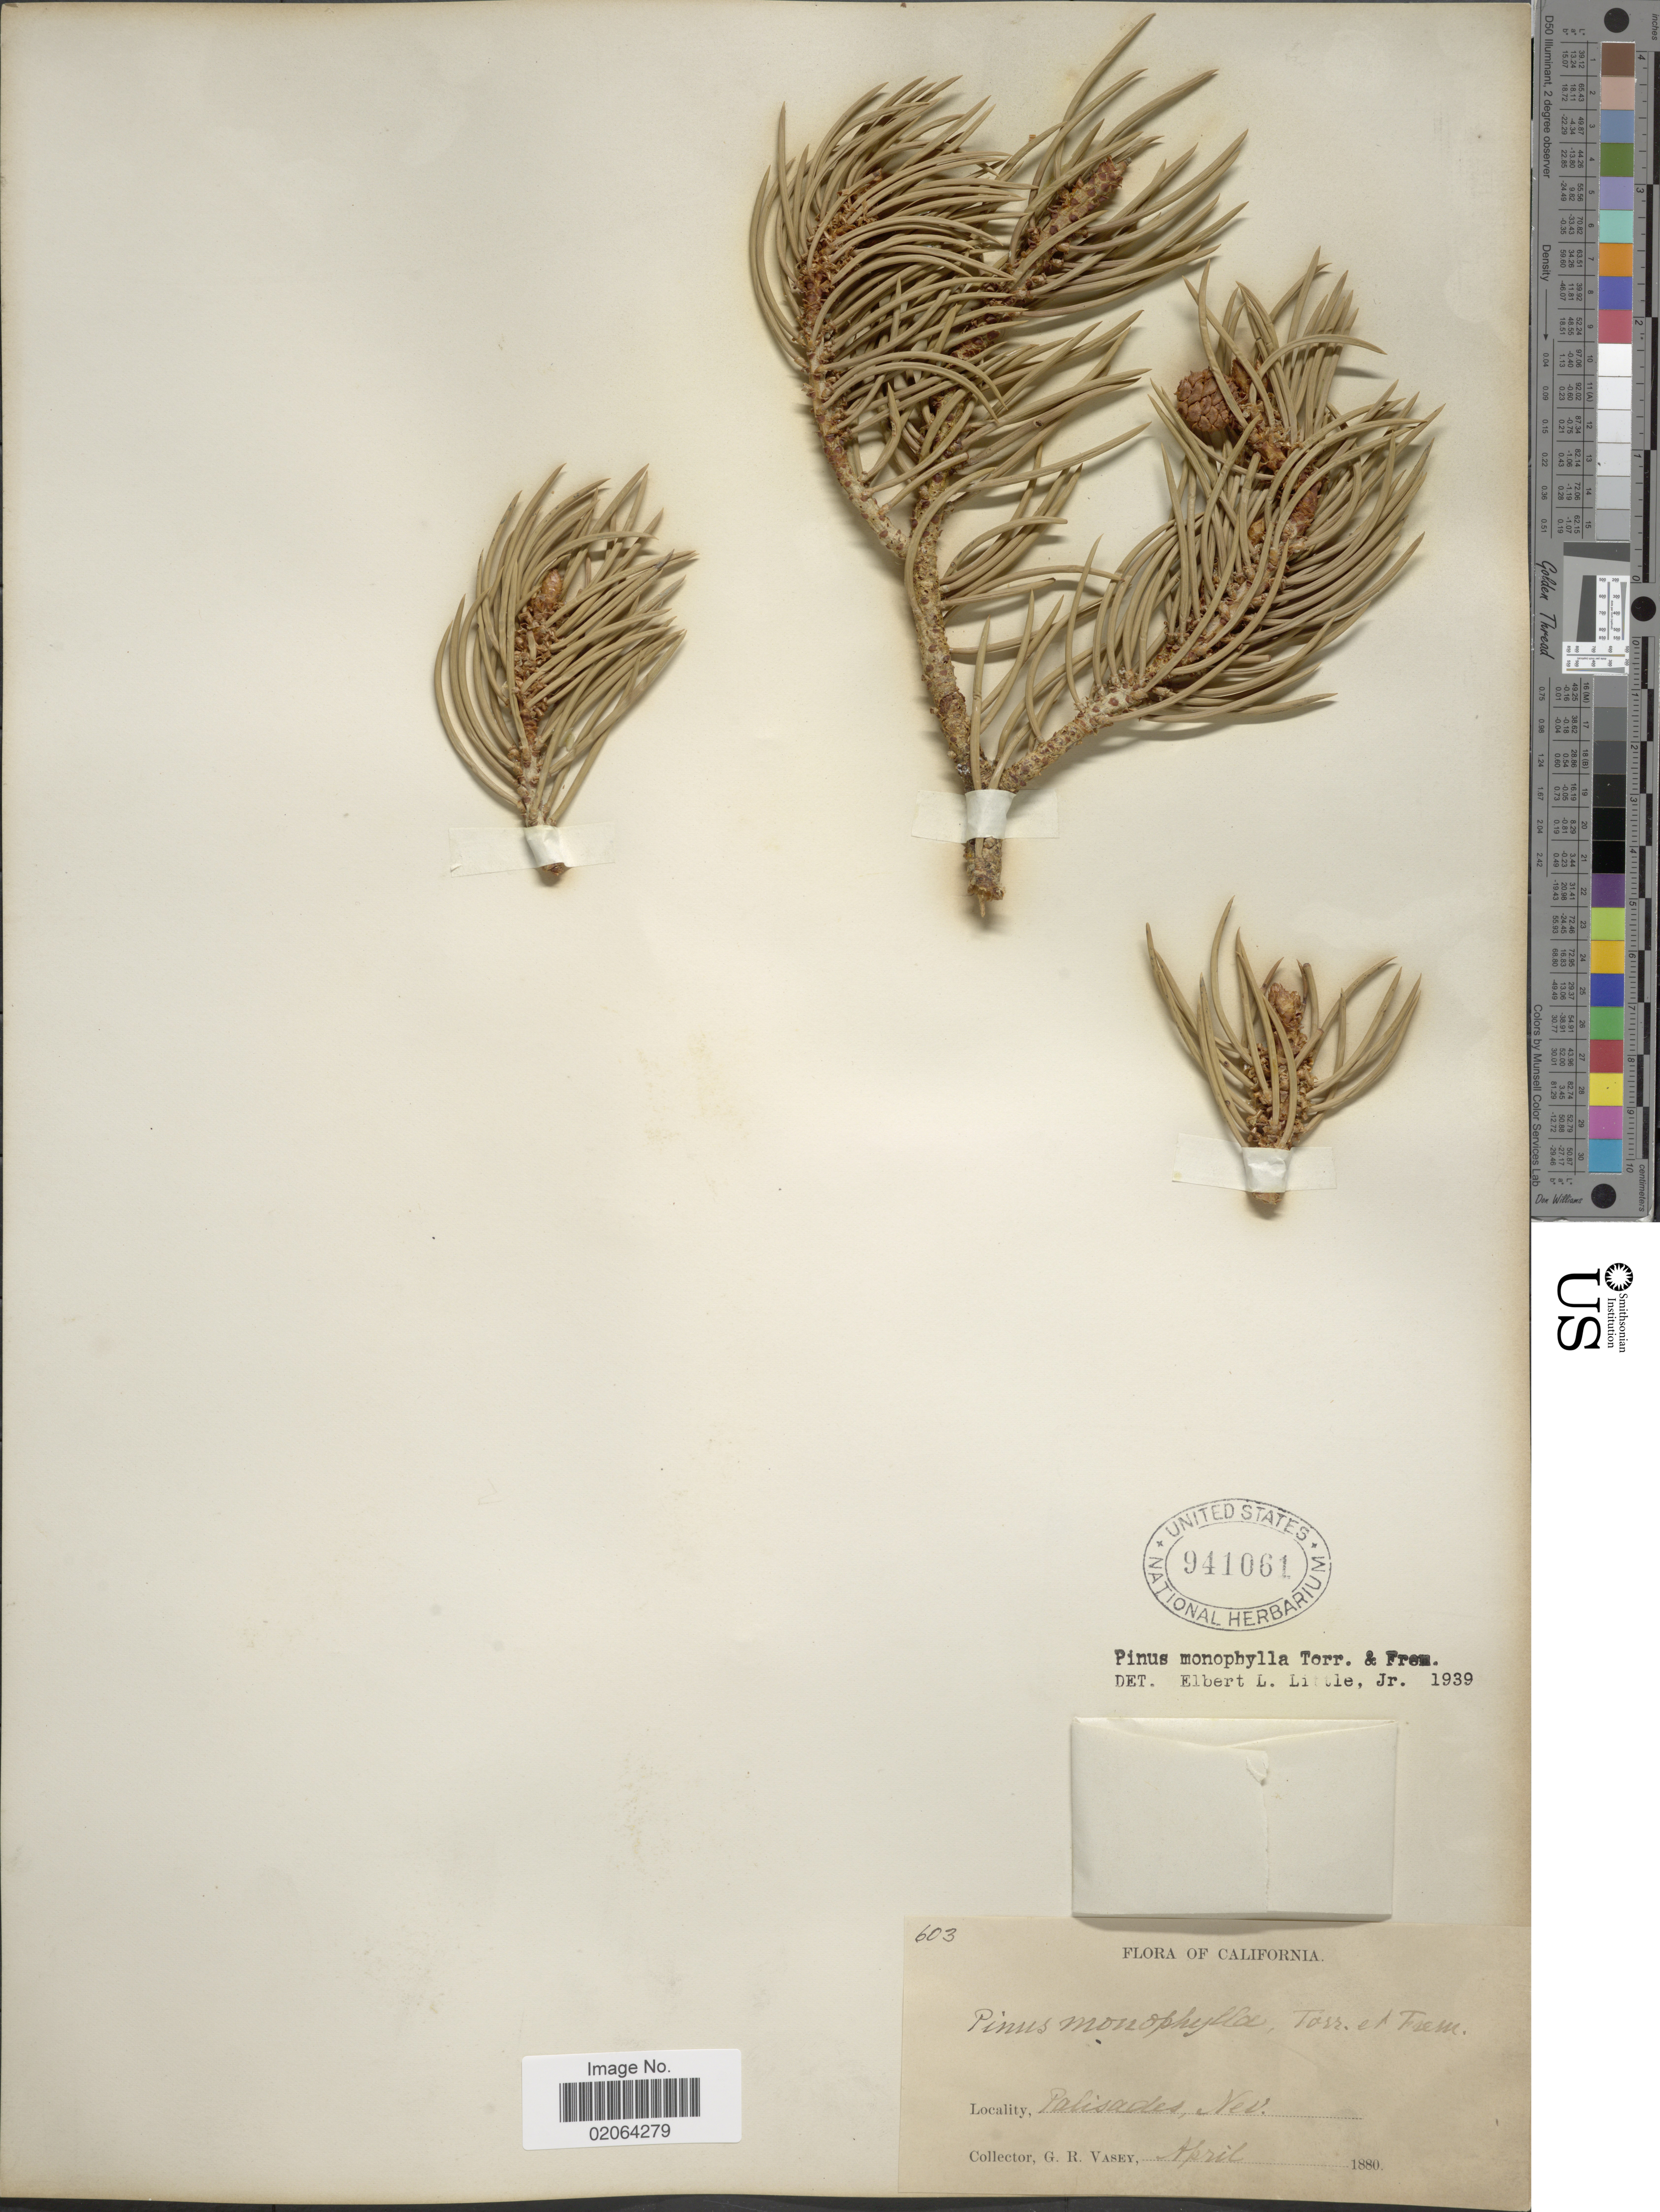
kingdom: Plantae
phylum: Tracheophyta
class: Pinopsida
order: Pinales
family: Pinaceae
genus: Pinus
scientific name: Pinus monophylla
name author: Torr. & Frém.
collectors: G. R. Vasey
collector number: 603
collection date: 1880-04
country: United States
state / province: Nevada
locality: Palisades, Nev.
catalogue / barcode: US 941061